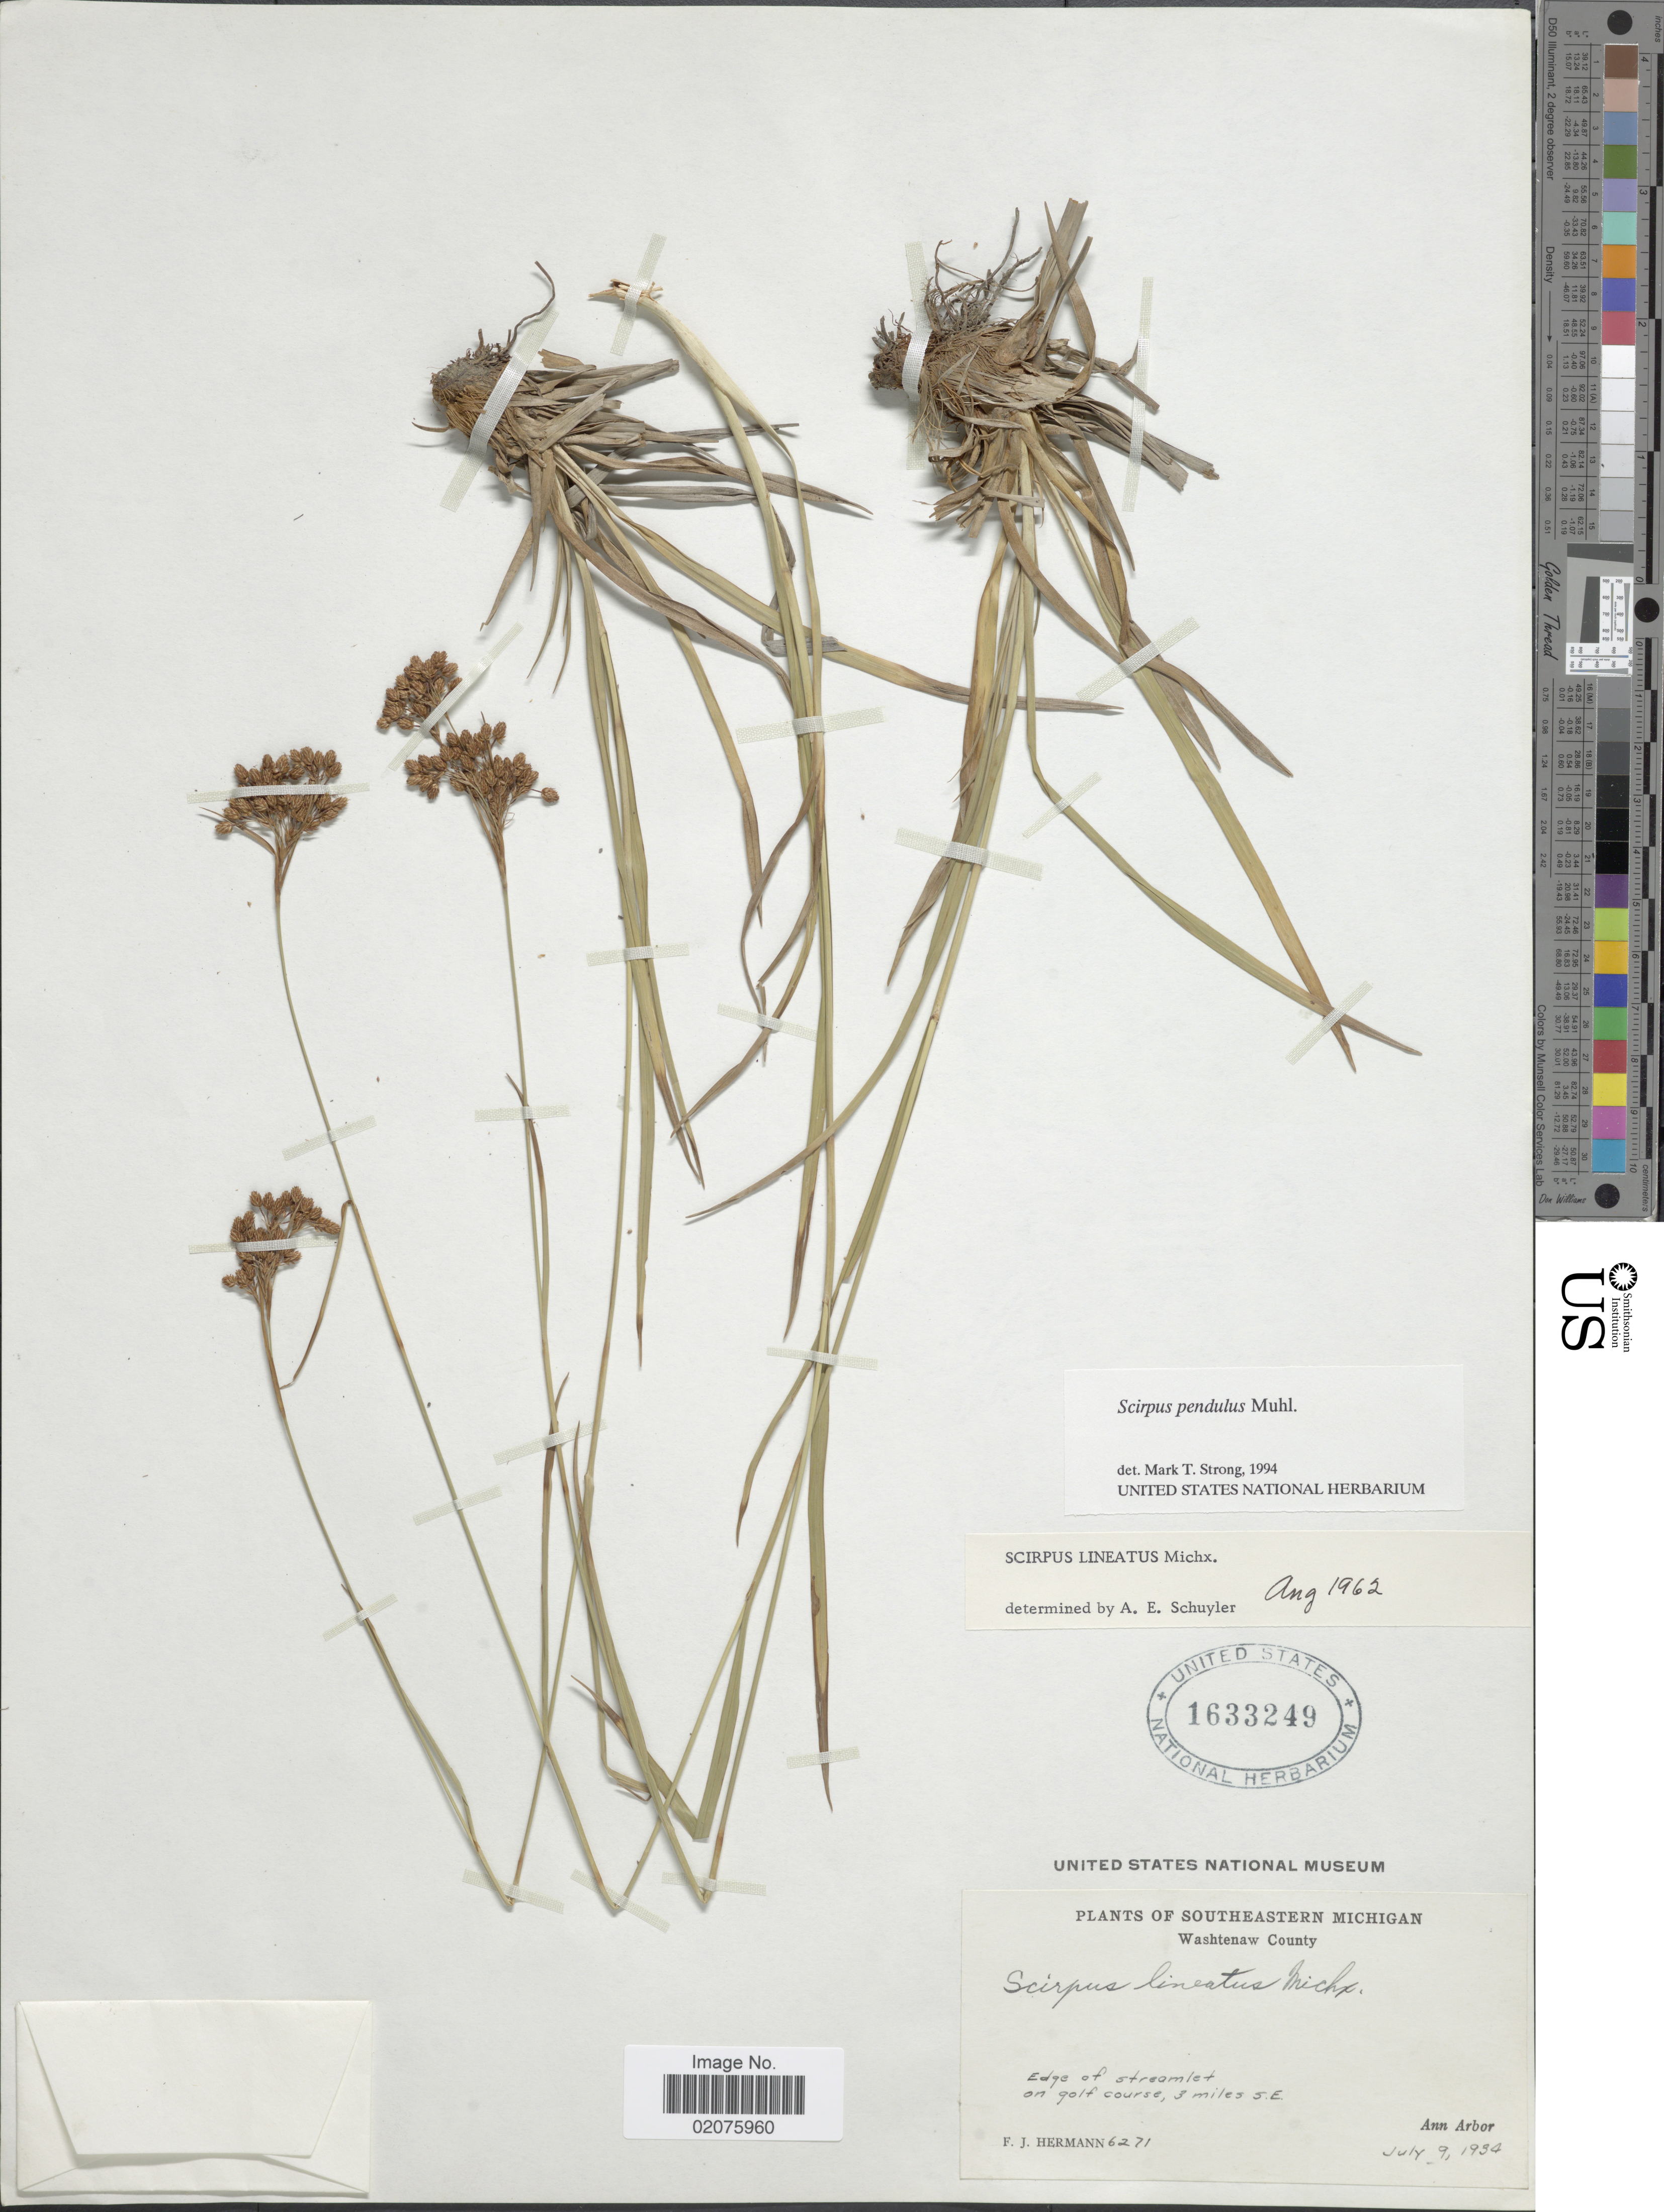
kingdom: Plantae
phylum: Tracheophyta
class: Liliopsida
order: Poales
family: Cyperaceae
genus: Scirpus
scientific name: Scirpus pendulus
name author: Muhl.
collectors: F. J. Hermann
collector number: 6271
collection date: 1934-07-09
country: United States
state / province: Michigan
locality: Ssoutheastern Michigan, Washtenaw County, on golf course, 3 miles S. E. Ann Arbor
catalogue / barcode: US 496657